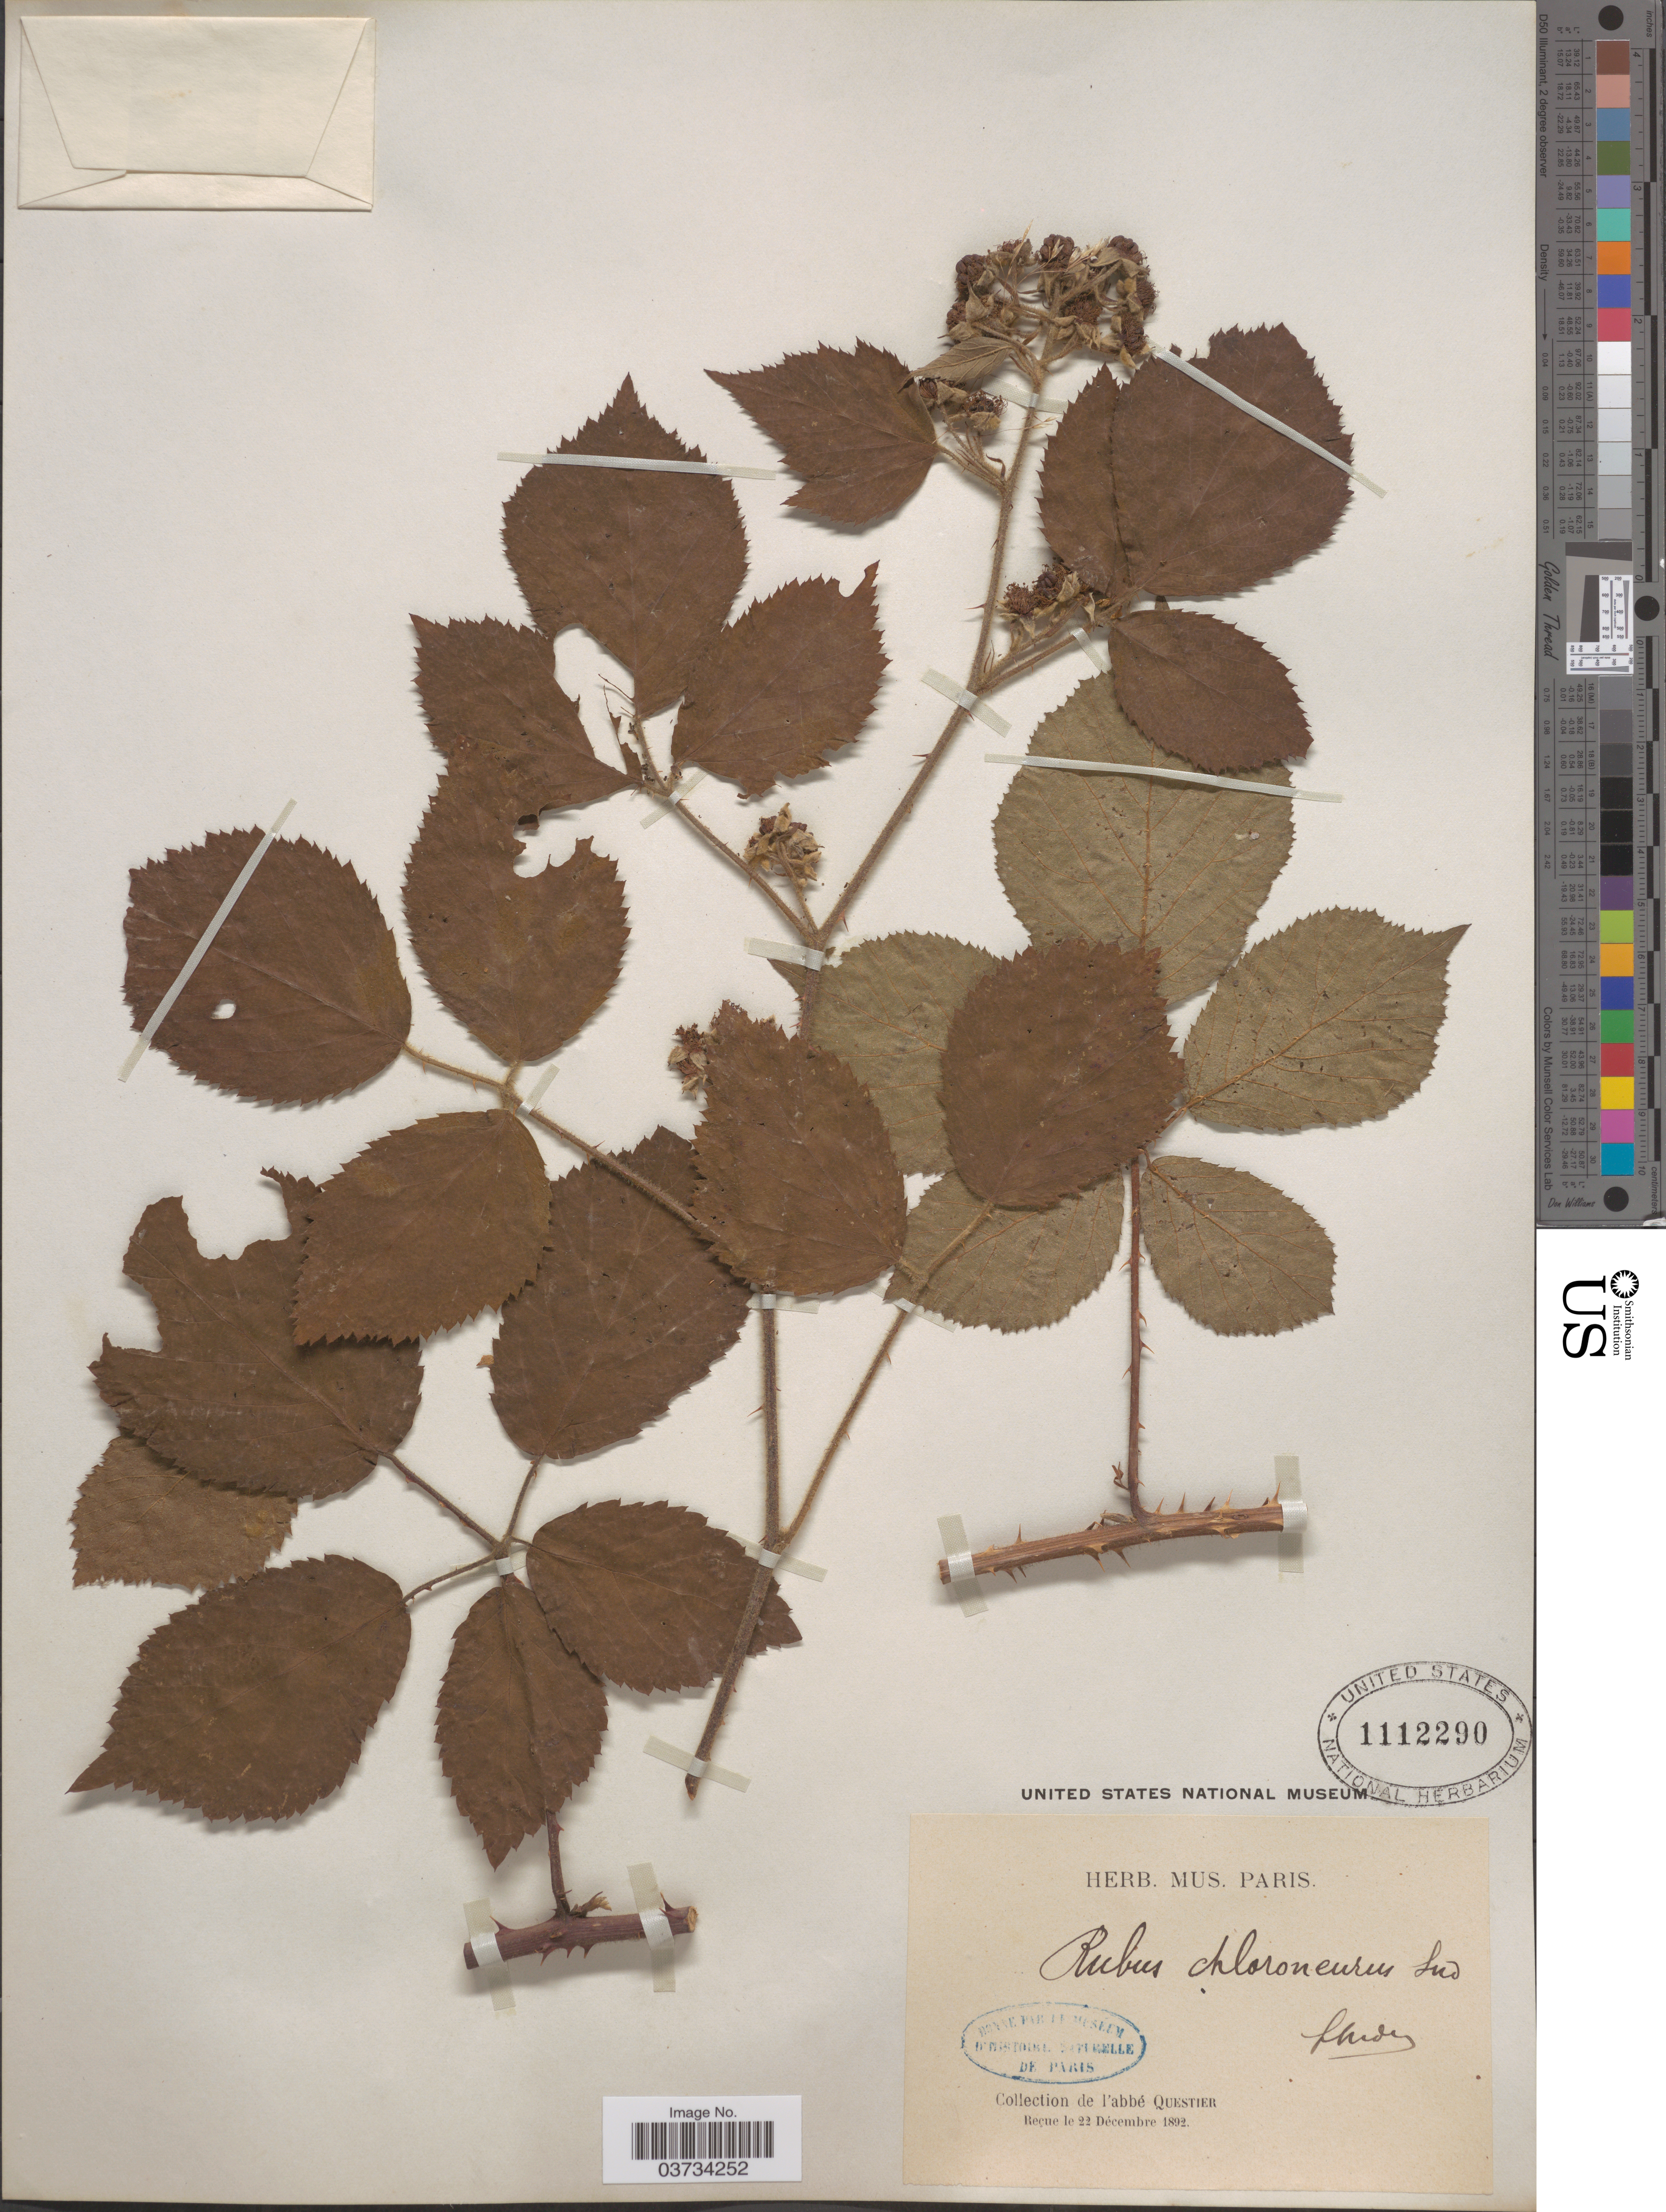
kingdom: Plantae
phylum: Tracheophyta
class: Magnoliopsida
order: Rosales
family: Rosaceae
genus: Rubus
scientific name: Rubus chloroneurus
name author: Sudre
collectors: A. Questier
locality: [illegible text].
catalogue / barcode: US 1112290